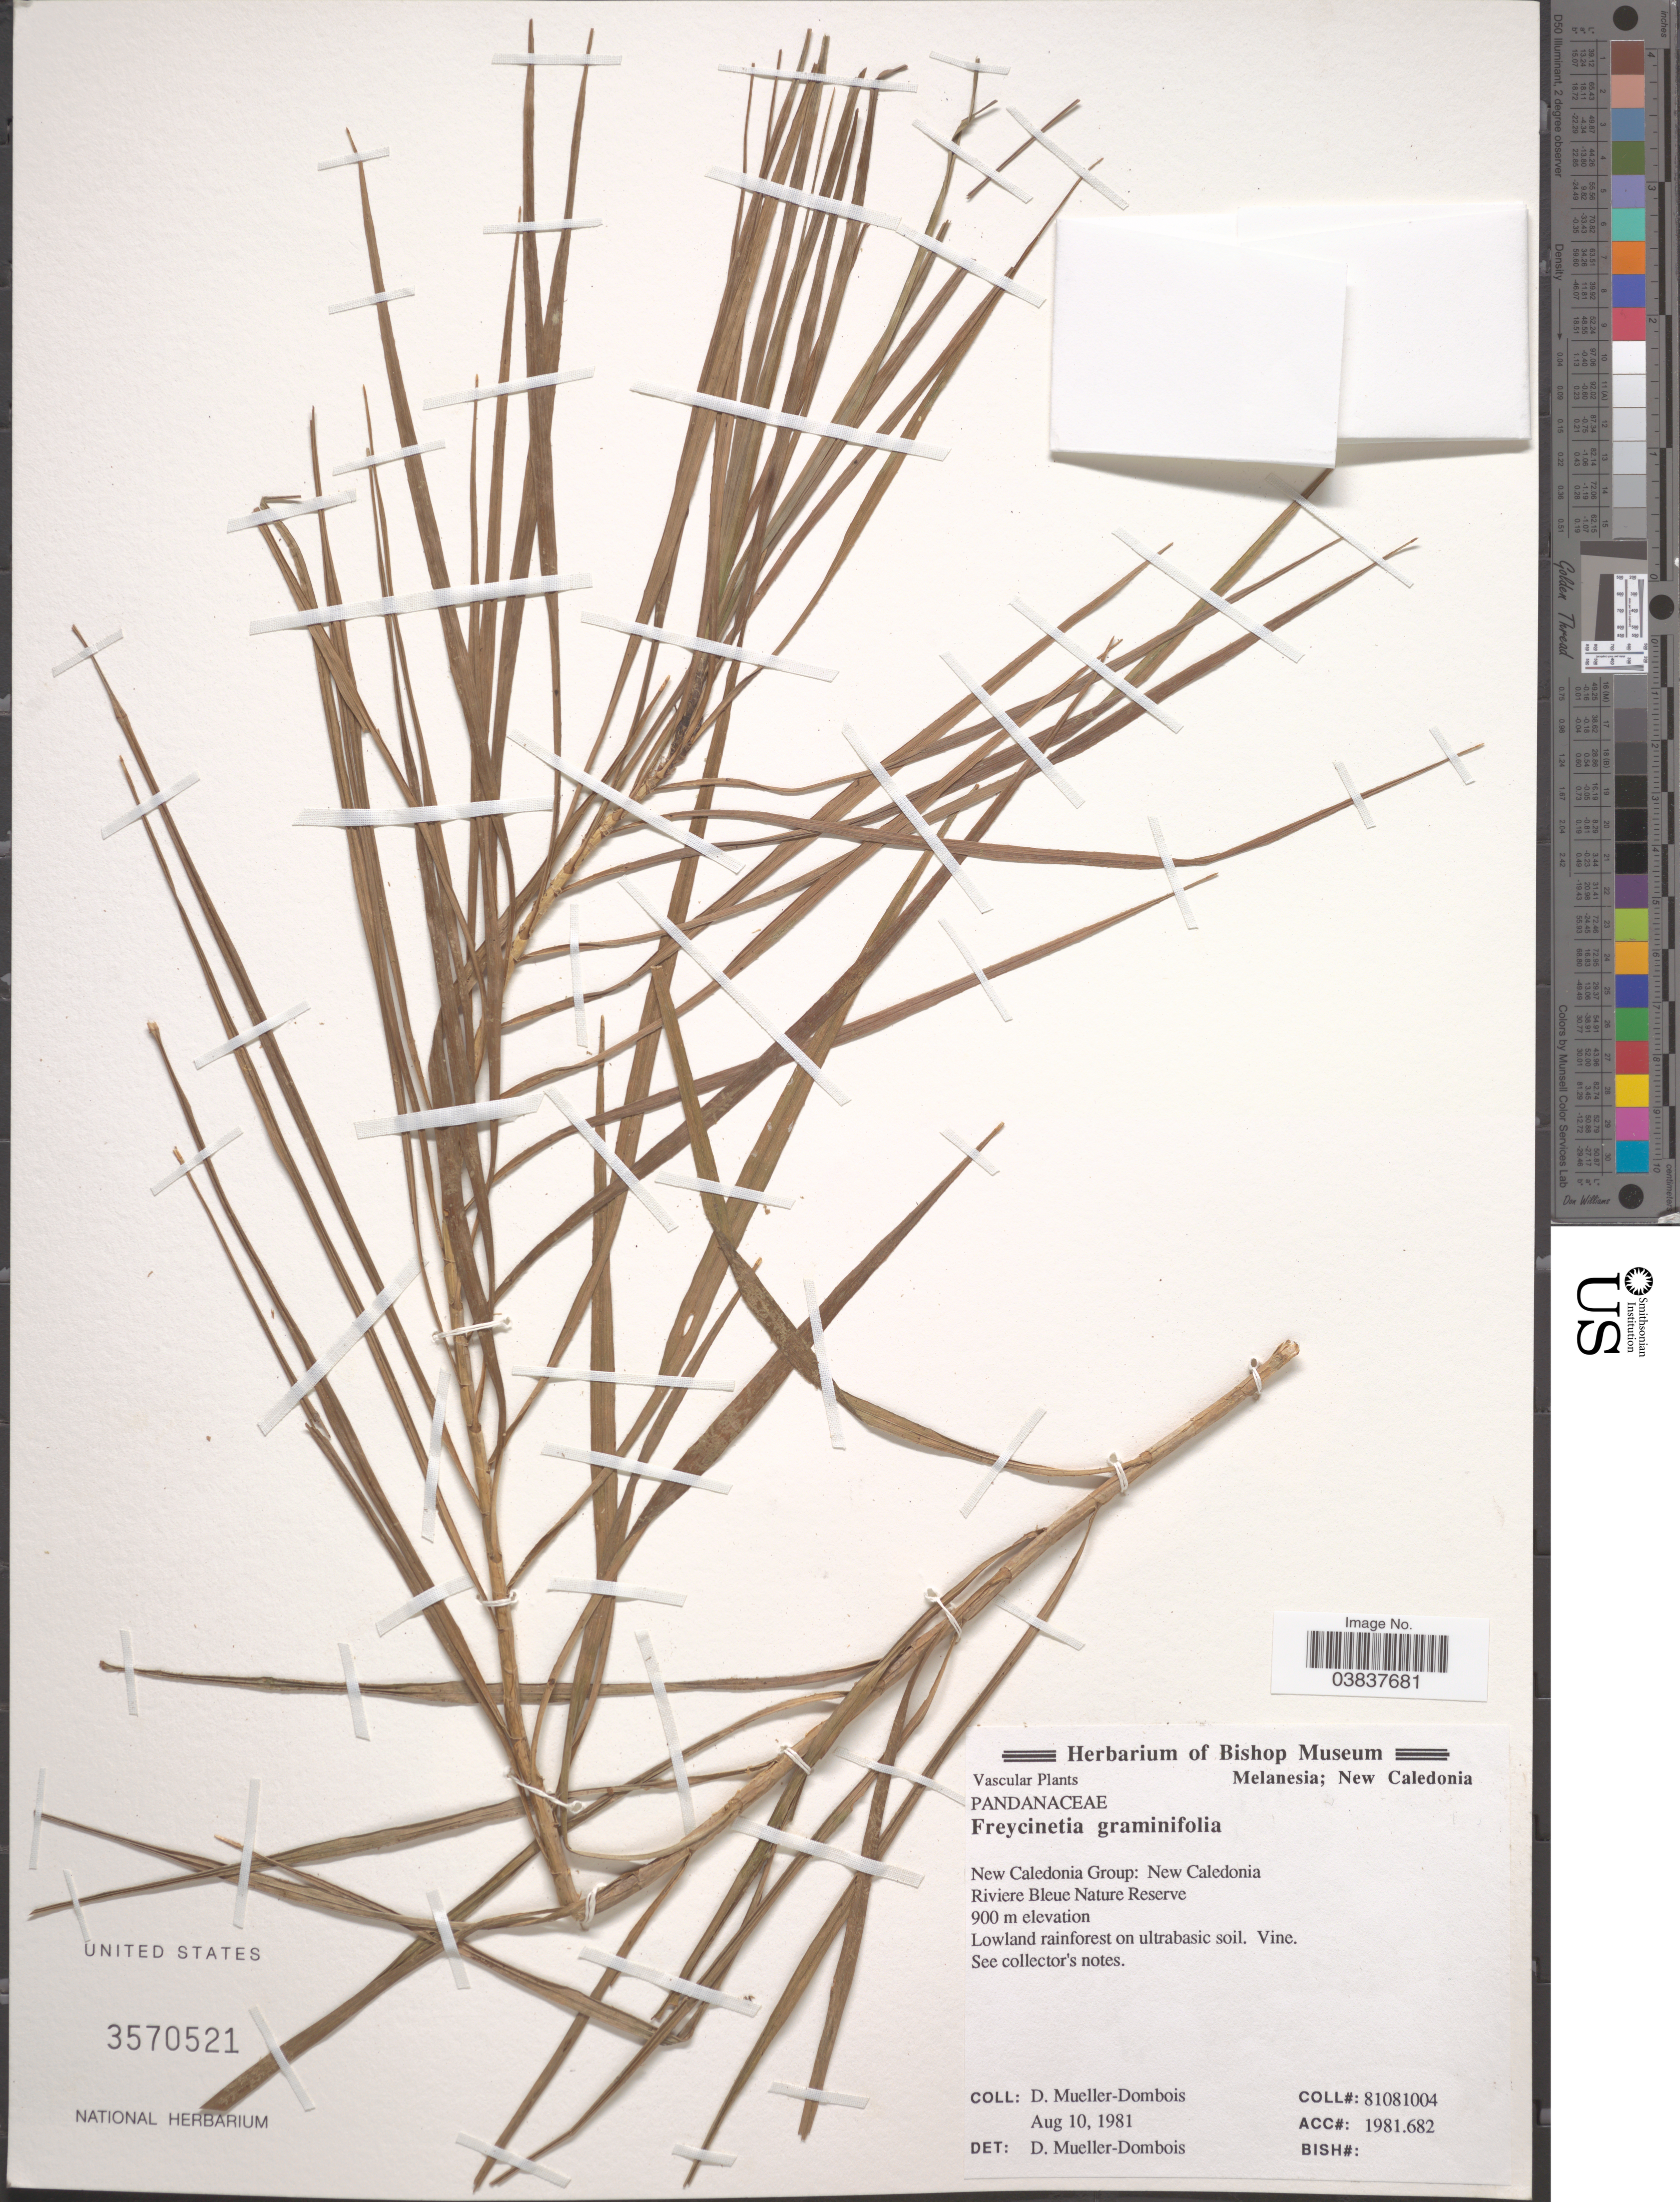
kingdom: Plantae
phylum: Tracheophyta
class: Liliopsida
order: Pandanales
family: Pandanaceae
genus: Freycinetia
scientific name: Freycinetia graminifolia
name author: Solms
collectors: D. Meuller-Dombois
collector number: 81081004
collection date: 1981-08-10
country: New Caledonia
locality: Melanesia. New Caledonia Riviere Bleue Nature Reserve.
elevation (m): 900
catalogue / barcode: US 3570521